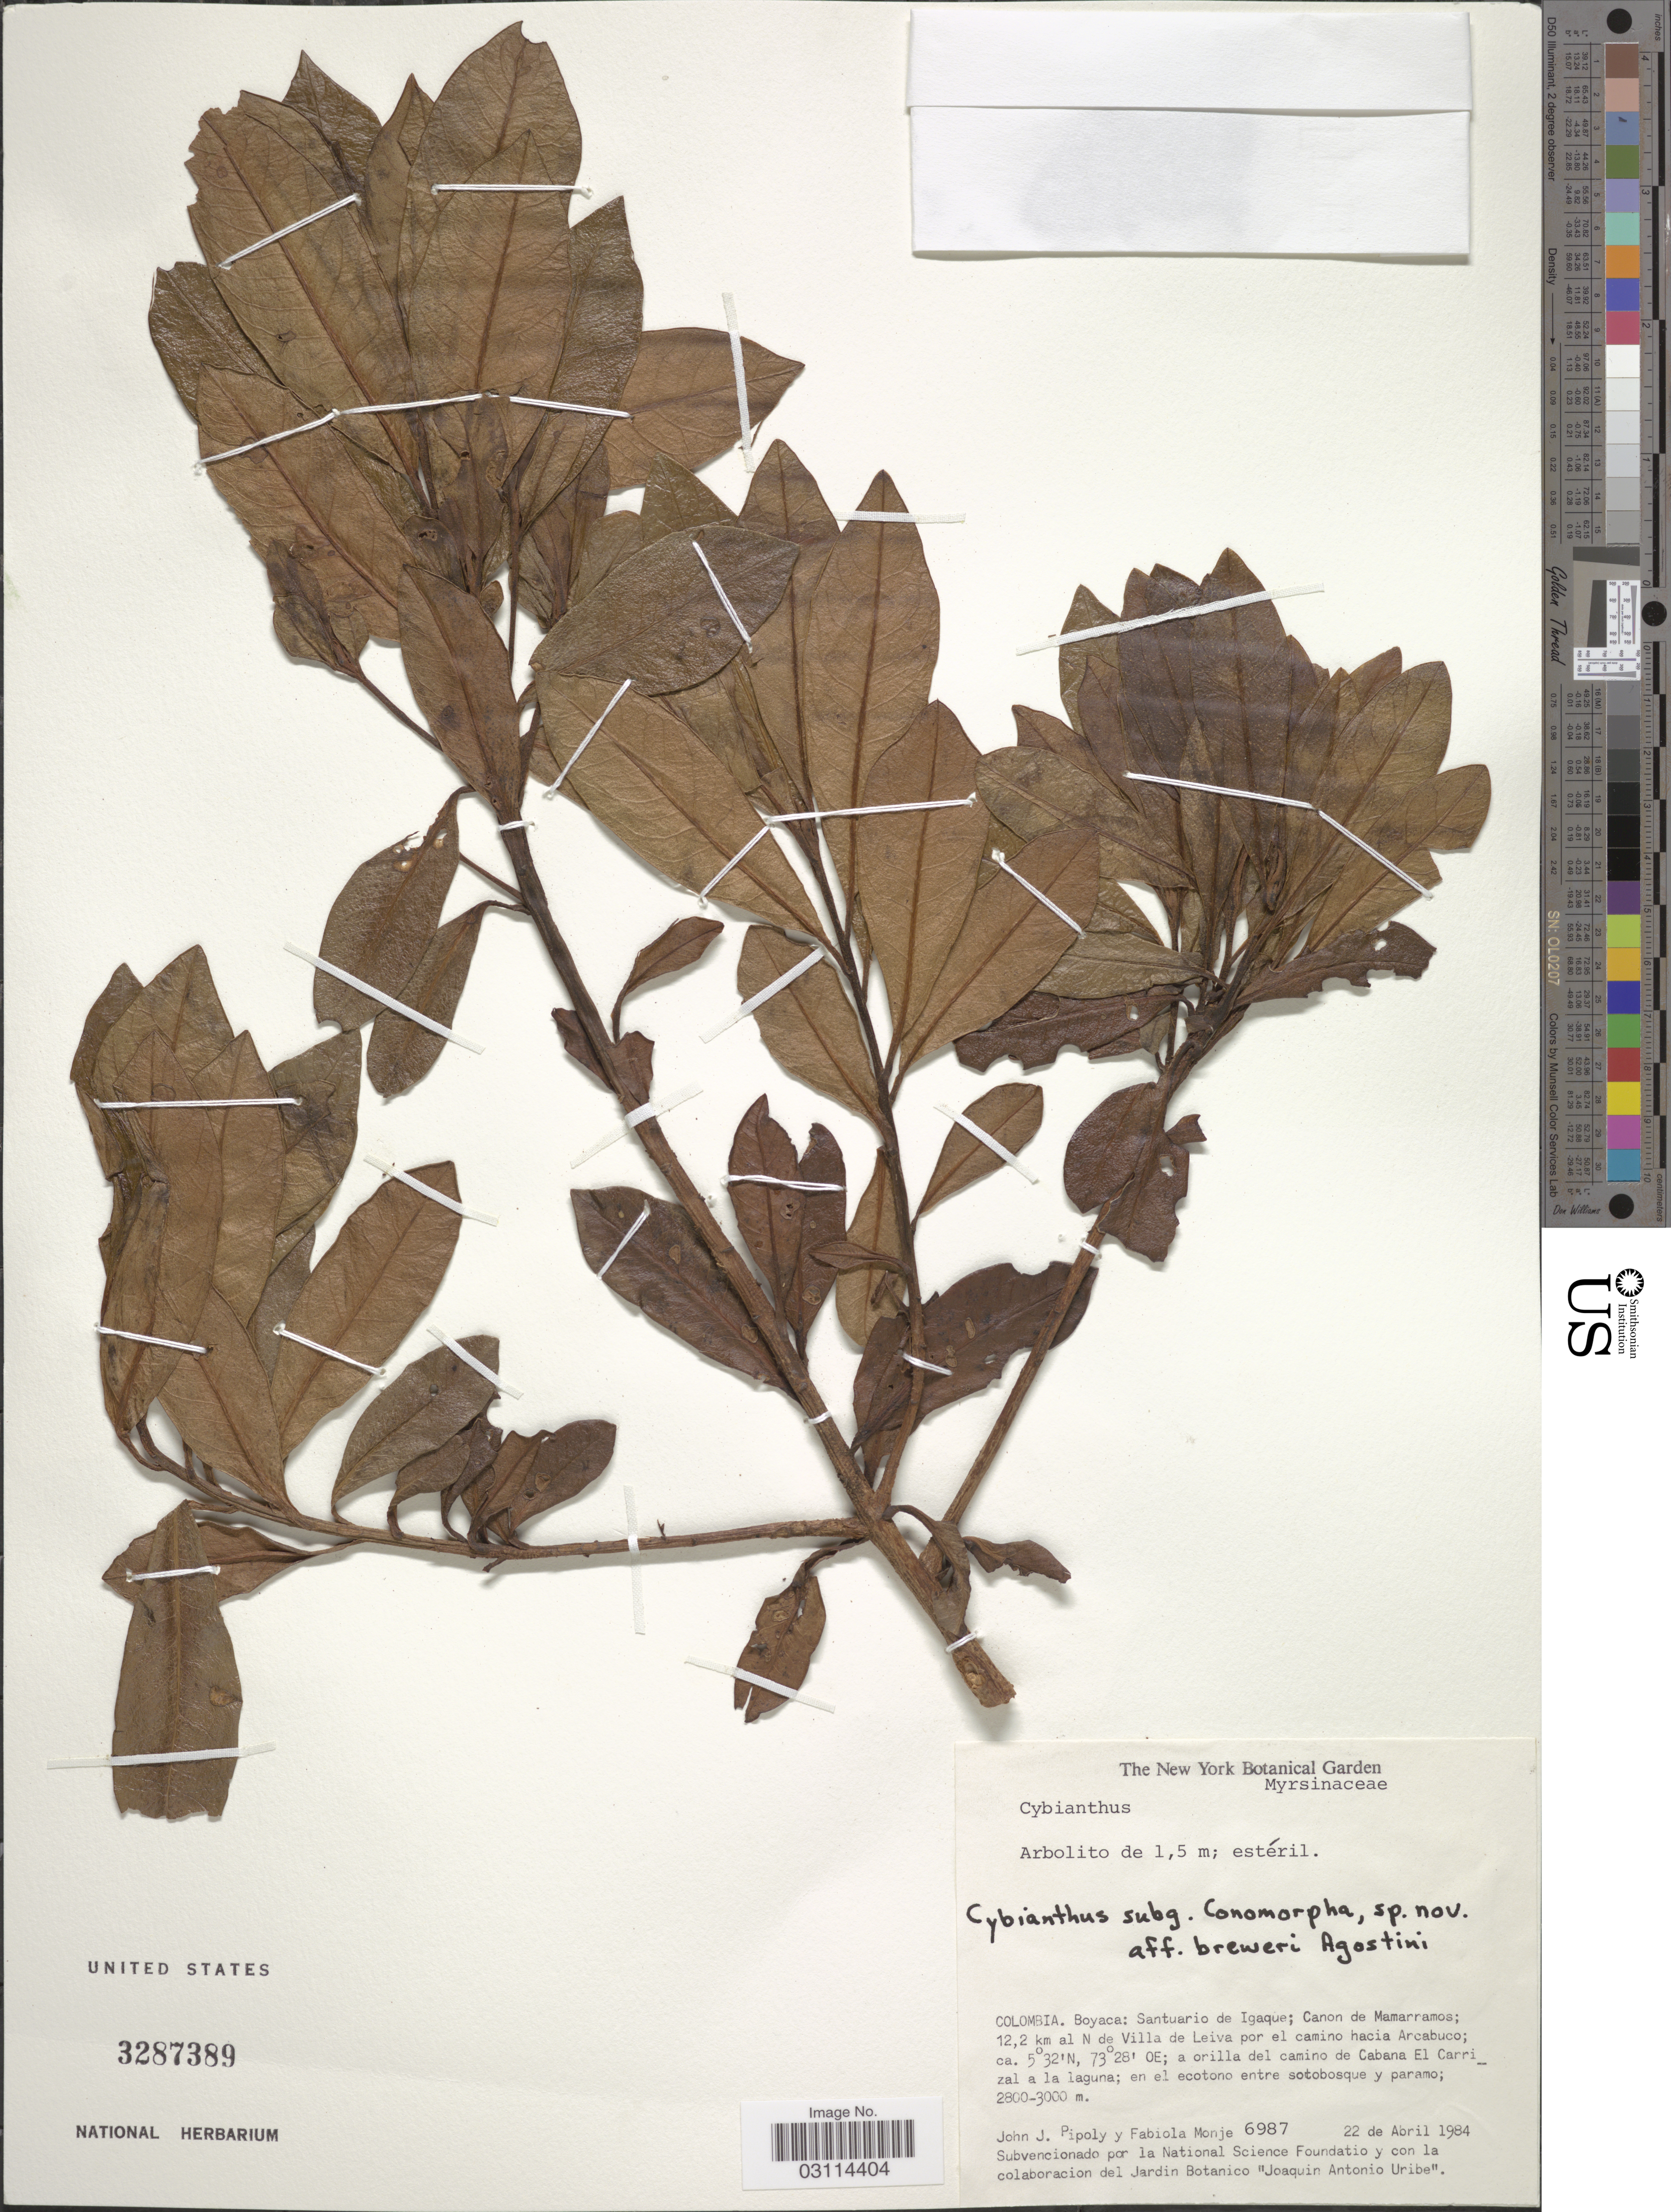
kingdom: Plantae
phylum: Tracheophyta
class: Magnoliopsida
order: Ericales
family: Primulaceae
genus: Cybianthus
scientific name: Cybianthus breweri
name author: G. Agostini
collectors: J. J. Pipoly & F. Monje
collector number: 6987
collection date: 1984-04-22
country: Colombia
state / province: Boyacá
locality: Santuario de Igaque; Canon de Mamarramos; 12.2 km al N de Villa de Leiva por el camino hacia Arcabuco; a orilla del camino de Cabana El Carrizal a la laguna; en el ecotono entre sotobosque y paramo.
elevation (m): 2800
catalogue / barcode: US 3287389